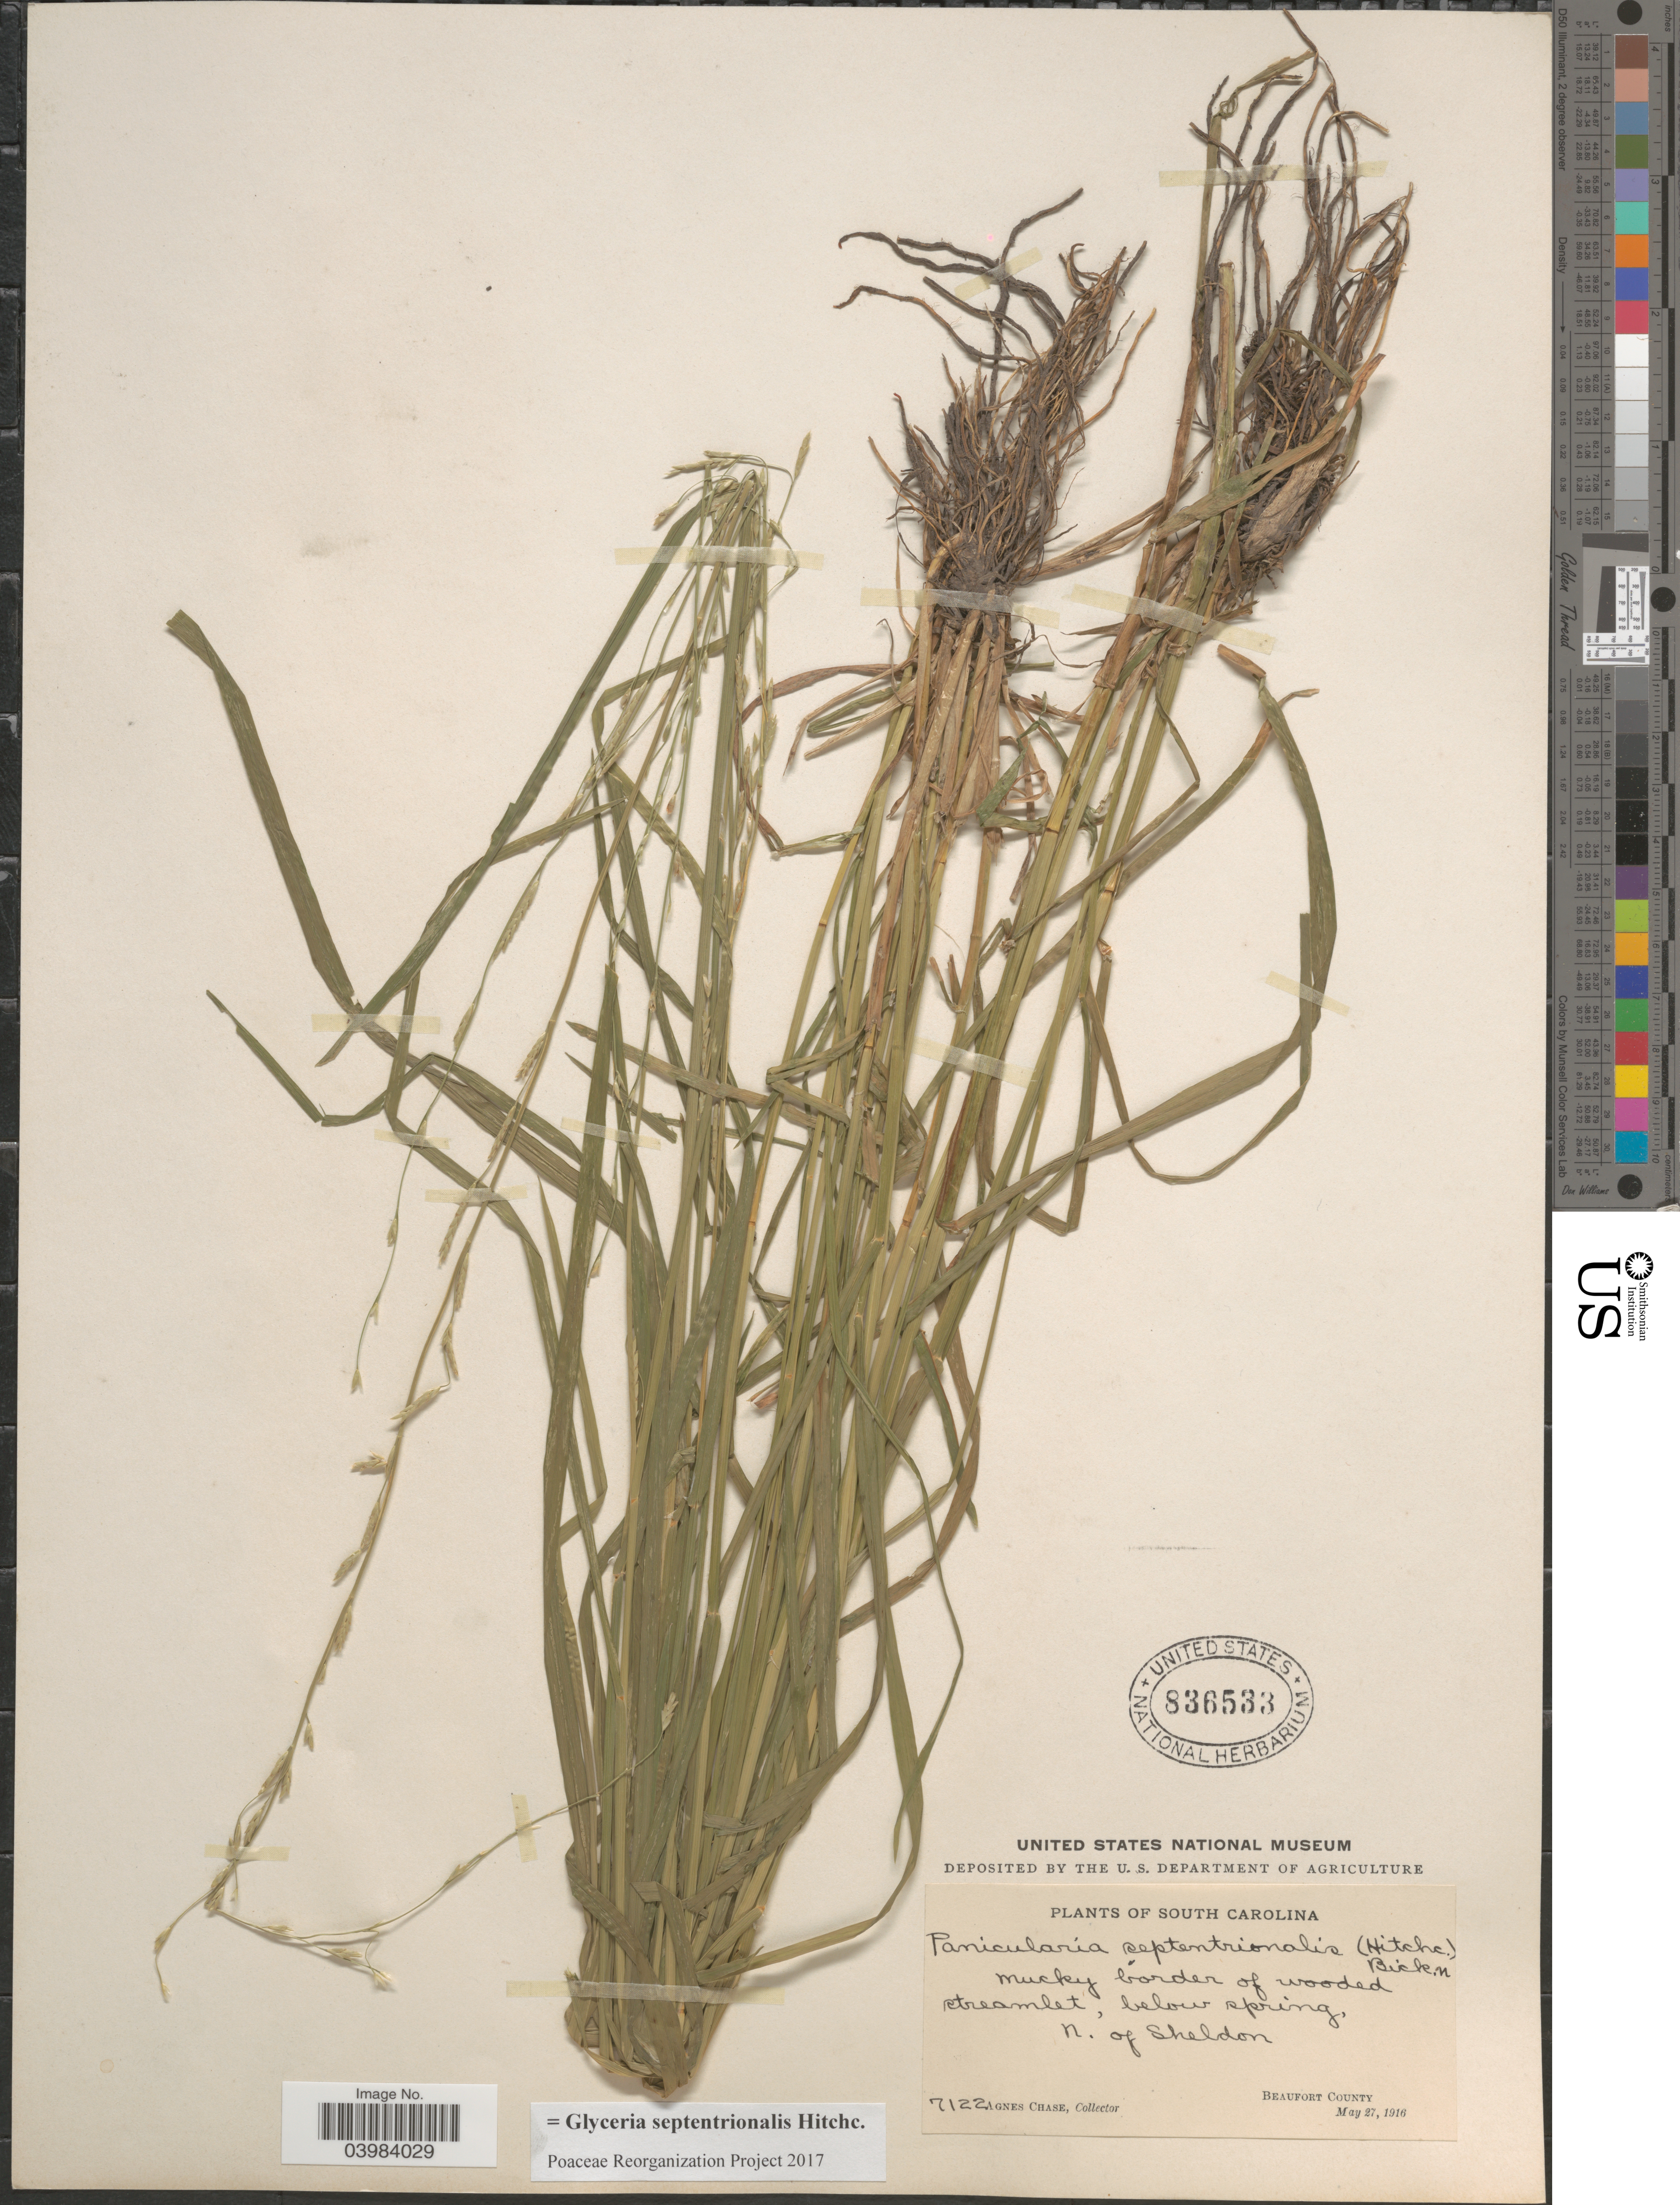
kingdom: Plantae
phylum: Tracheophyta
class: Liliopsida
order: Poales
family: Poaceae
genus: Glyceria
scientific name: Glyceria septentrionalis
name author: Hitchc.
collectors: A. Chase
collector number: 7122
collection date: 1916-05-27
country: United States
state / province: South Carolina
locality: Mucky border of wooded streamlet, below spring, N. of Sheldon. Beaufort County.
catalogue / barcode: US 836533